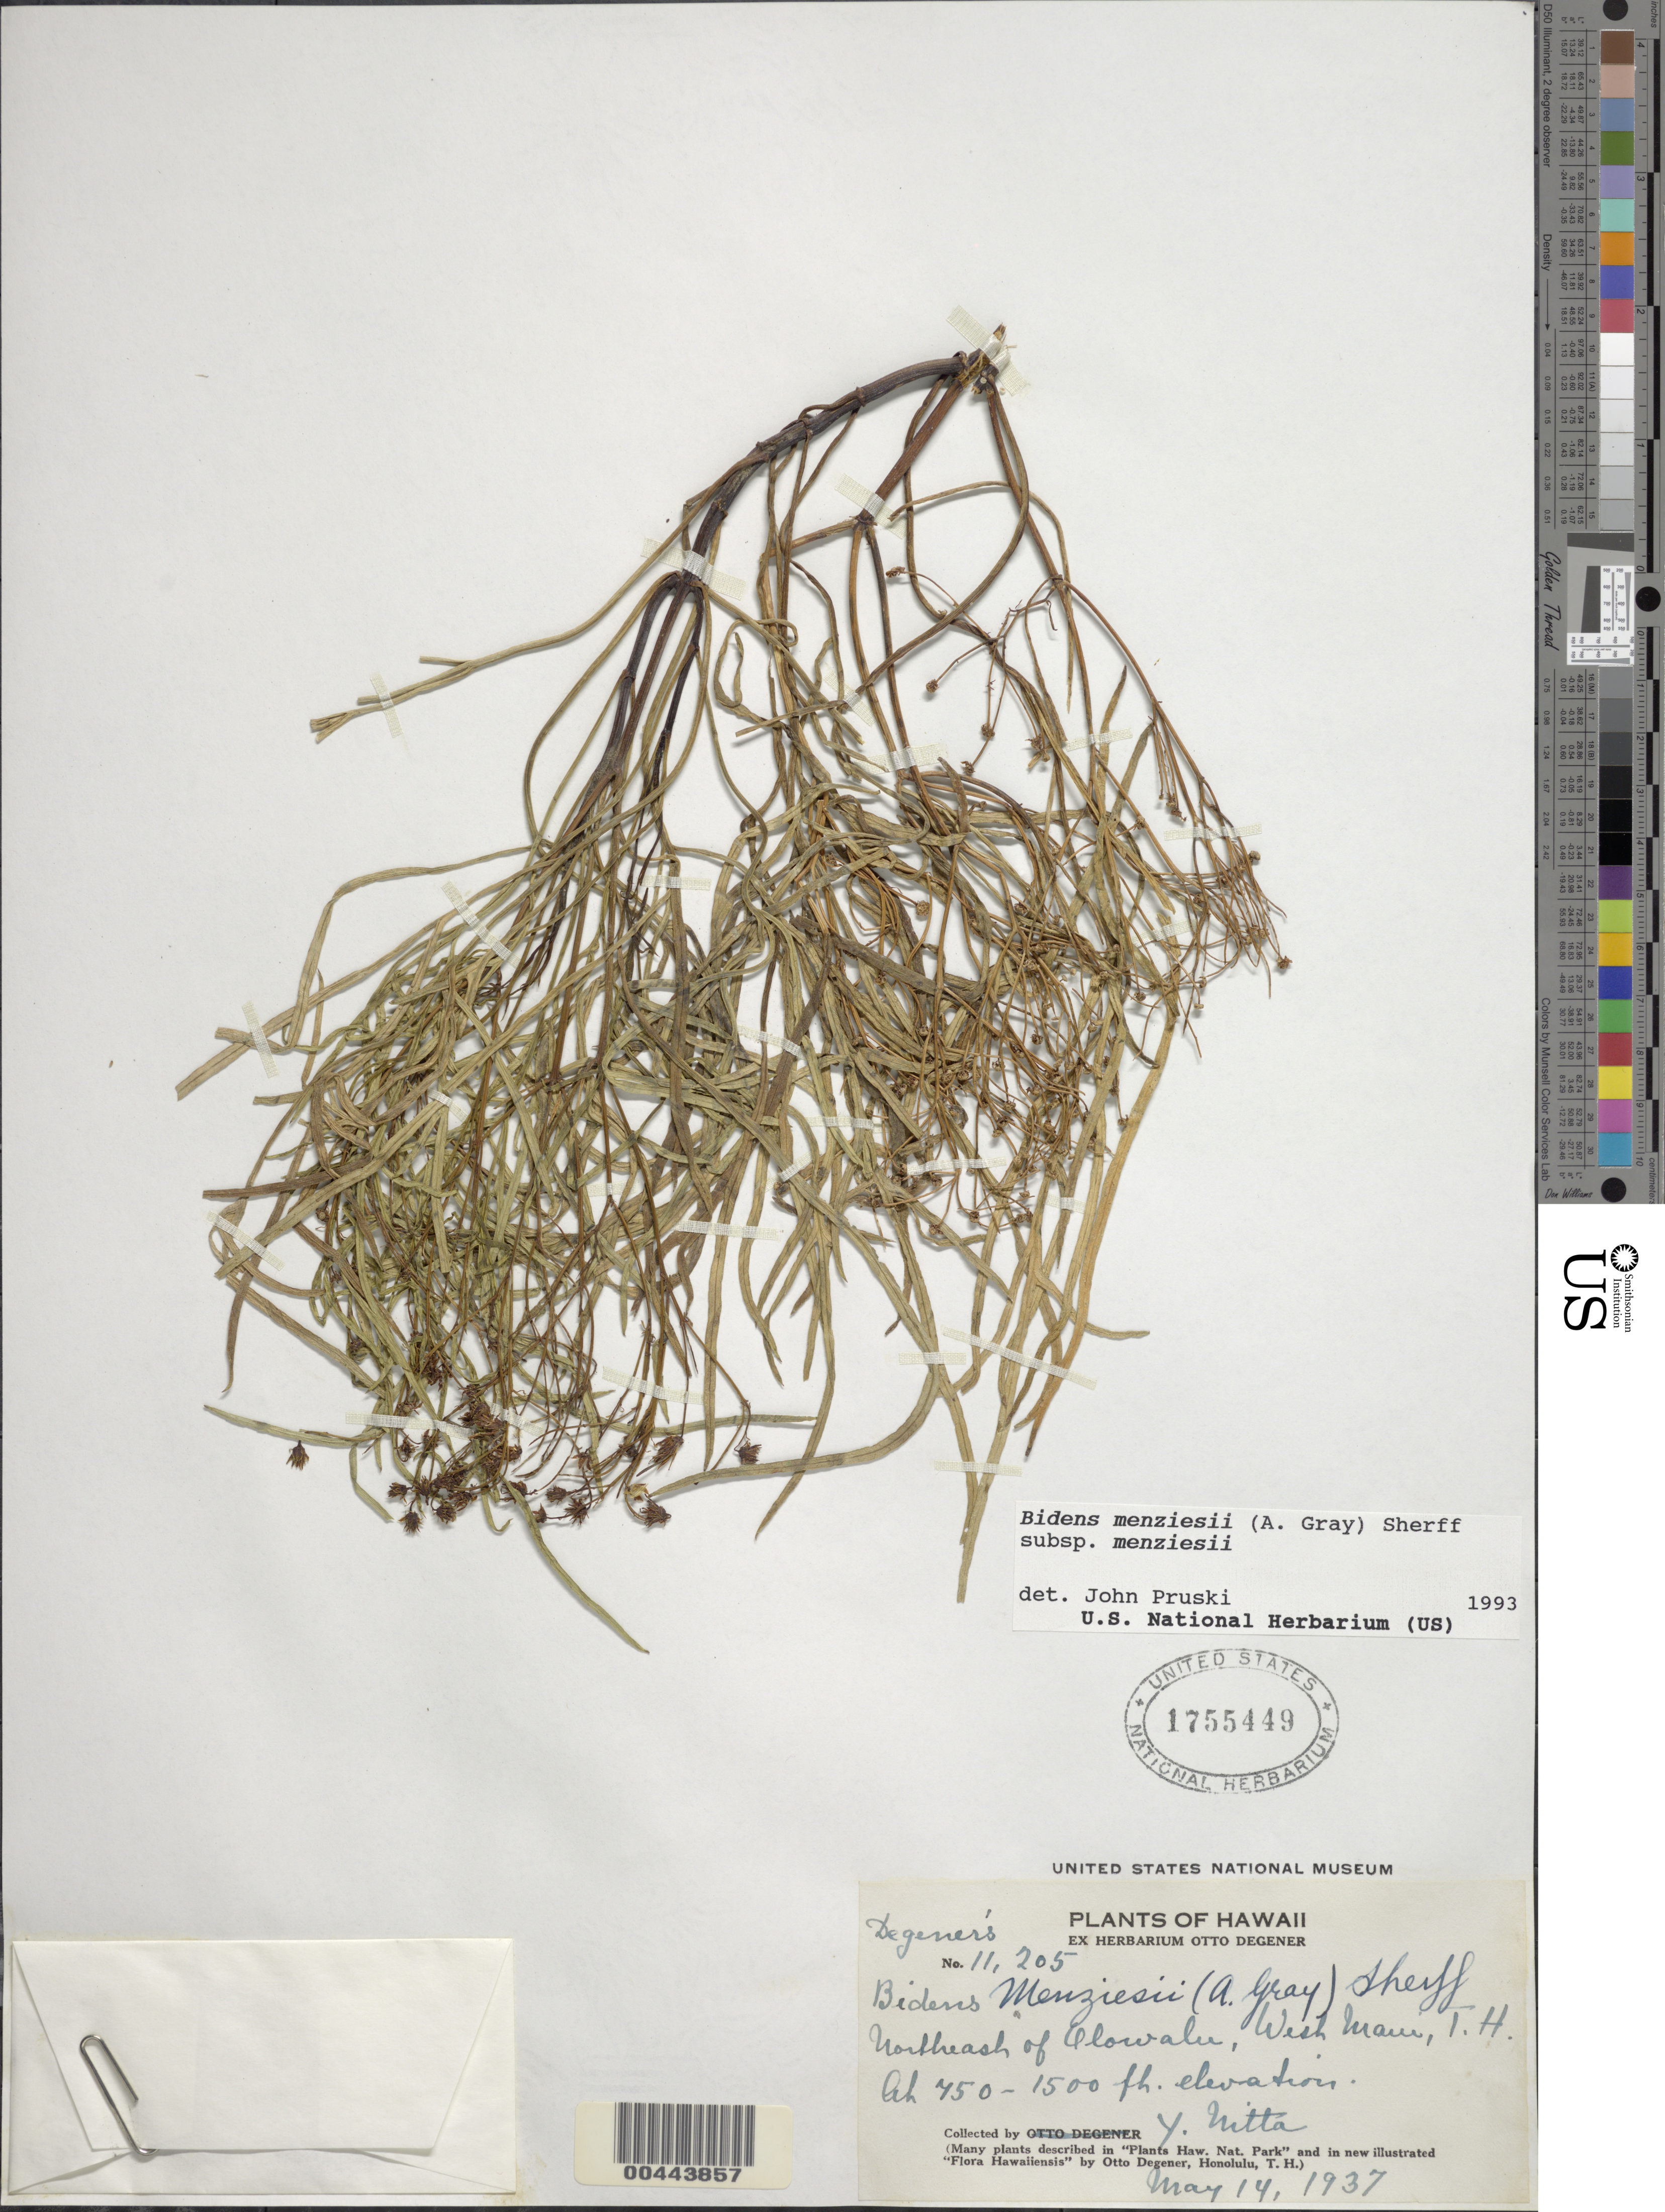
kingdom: Plantae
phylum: Tracheophyta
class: Magnoliopsida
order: Asterales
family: Asteraceae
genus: Bidens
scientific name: Bidens menziesii subsp. menziesii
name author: (A. Gray) Sherff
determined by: Pruski, J. F.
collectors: Y. Nitta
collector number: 11205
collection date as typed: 14 May 1937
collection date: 1937-05-14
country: United States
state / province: Hawaii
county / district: Maui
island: Maui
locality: NE of Olowalu, West Maui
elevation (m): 229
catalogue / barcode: US 1755449